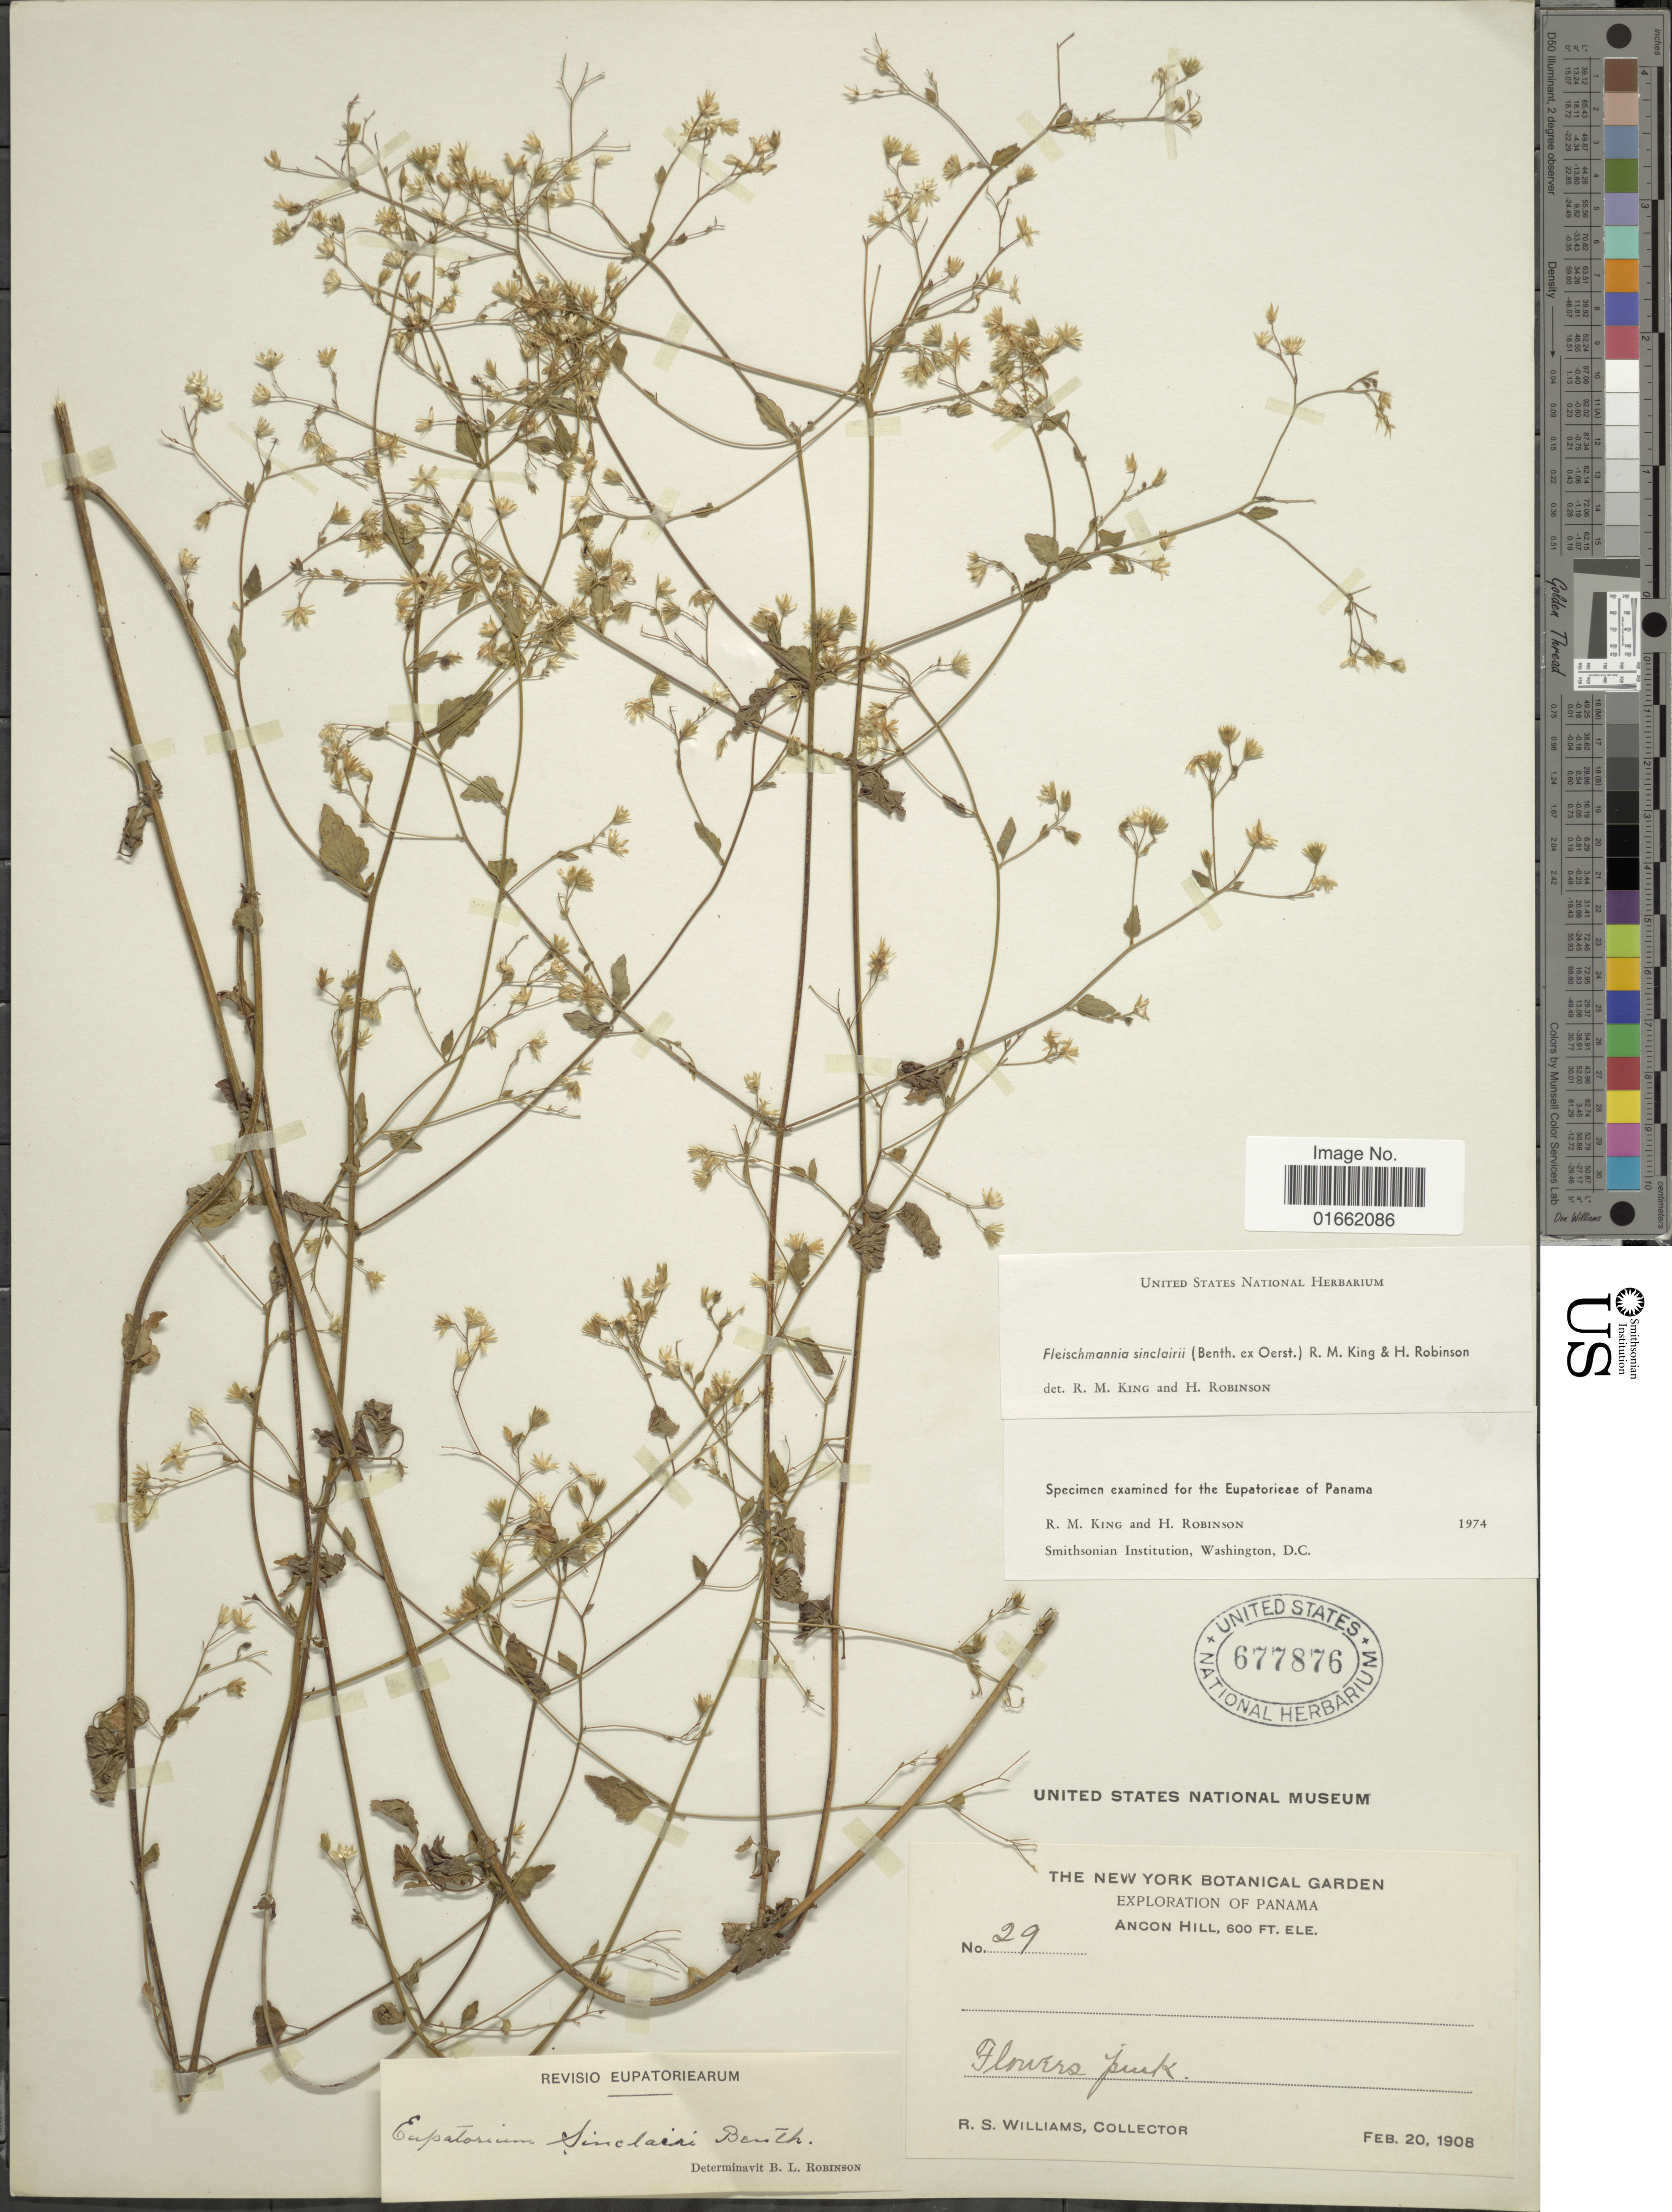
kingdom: Plantae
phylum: Tracheophyta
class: Magnoliopsida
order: Asterales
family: Asteraceae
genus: Fleischmannia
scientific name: Fleischmannia sinclairii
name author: (Benth. ex Oerst.) R.M. King & H. Rob.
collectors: R. S. Williams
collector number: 29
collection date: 1908-02-20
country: Panama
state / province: Panamá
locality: Panama. Ancon Hill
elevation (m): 183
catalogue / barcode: US 677876